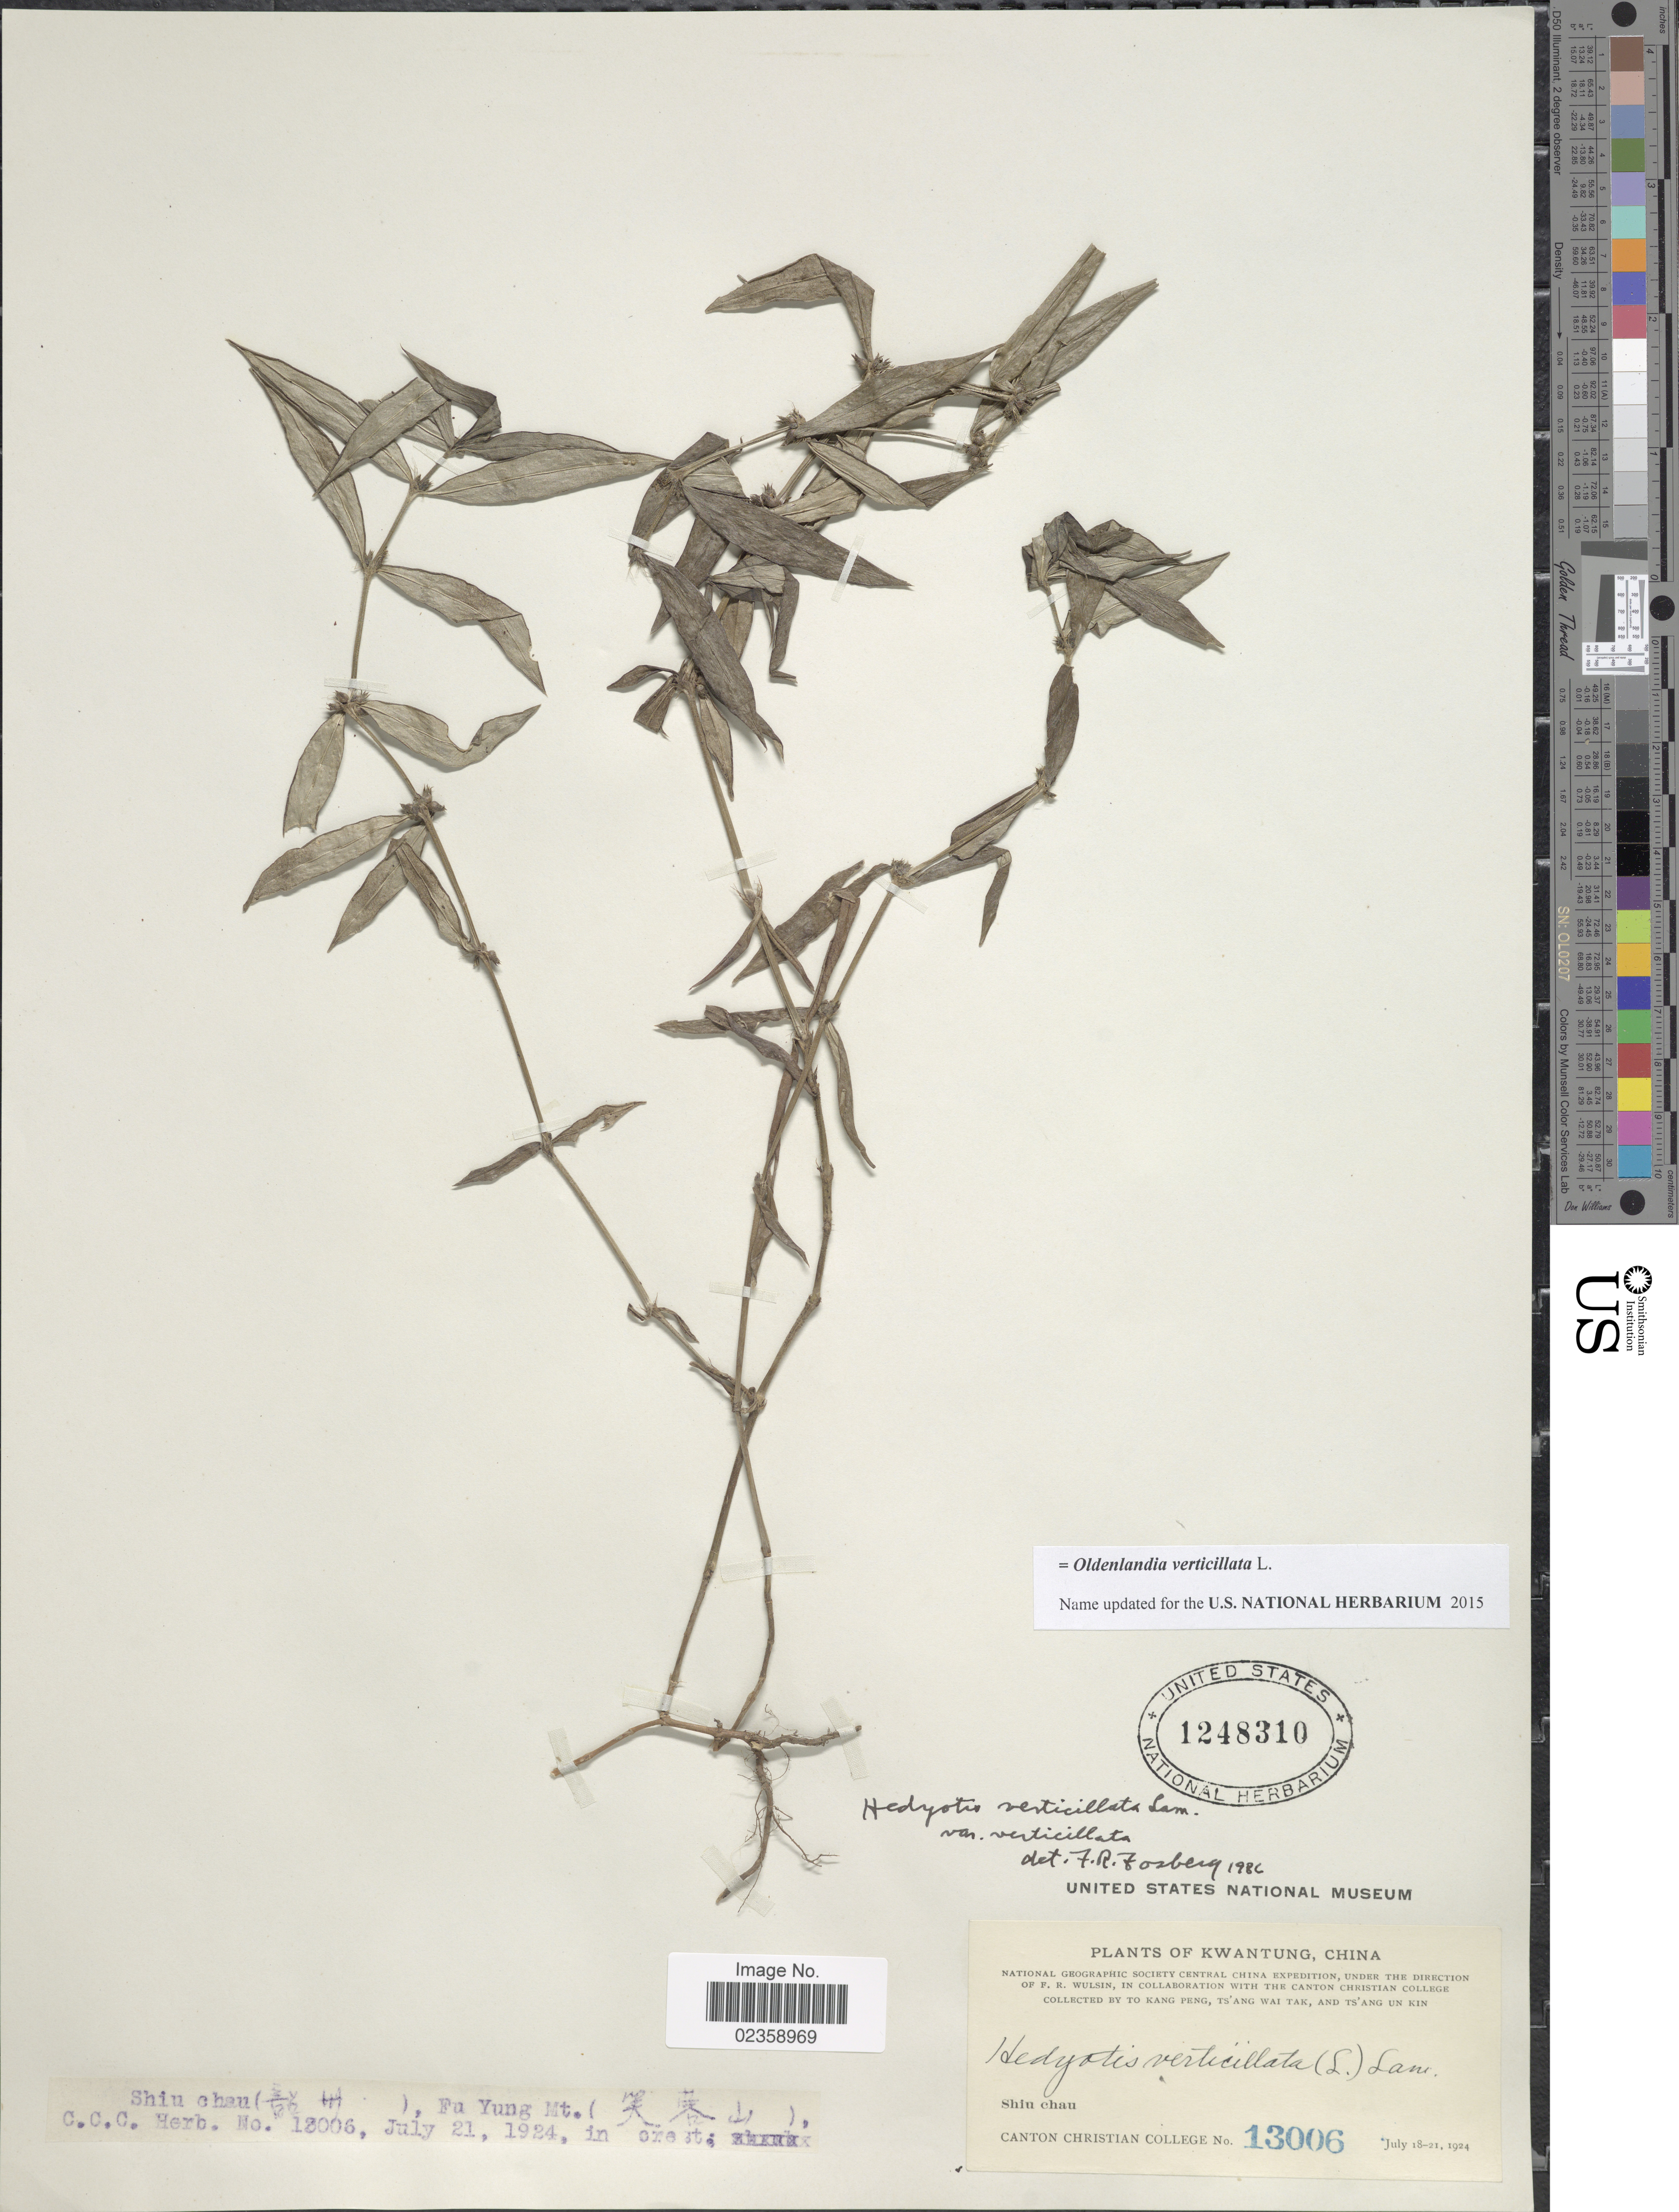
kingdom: Plantae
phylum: Tracheophyta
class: Magnoliopsida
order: Gentianales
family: Rubiaceae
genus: Oldenlandia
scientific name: Oldenlandia verticillata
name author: L.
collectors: Canton Christian College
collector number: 13006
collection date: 1924-07-18/1924-07-21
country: China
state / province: Guangdong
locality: Kwangtung, China. Shiu chau, Fu Yung Mt. (X)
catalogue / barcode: US 1248310